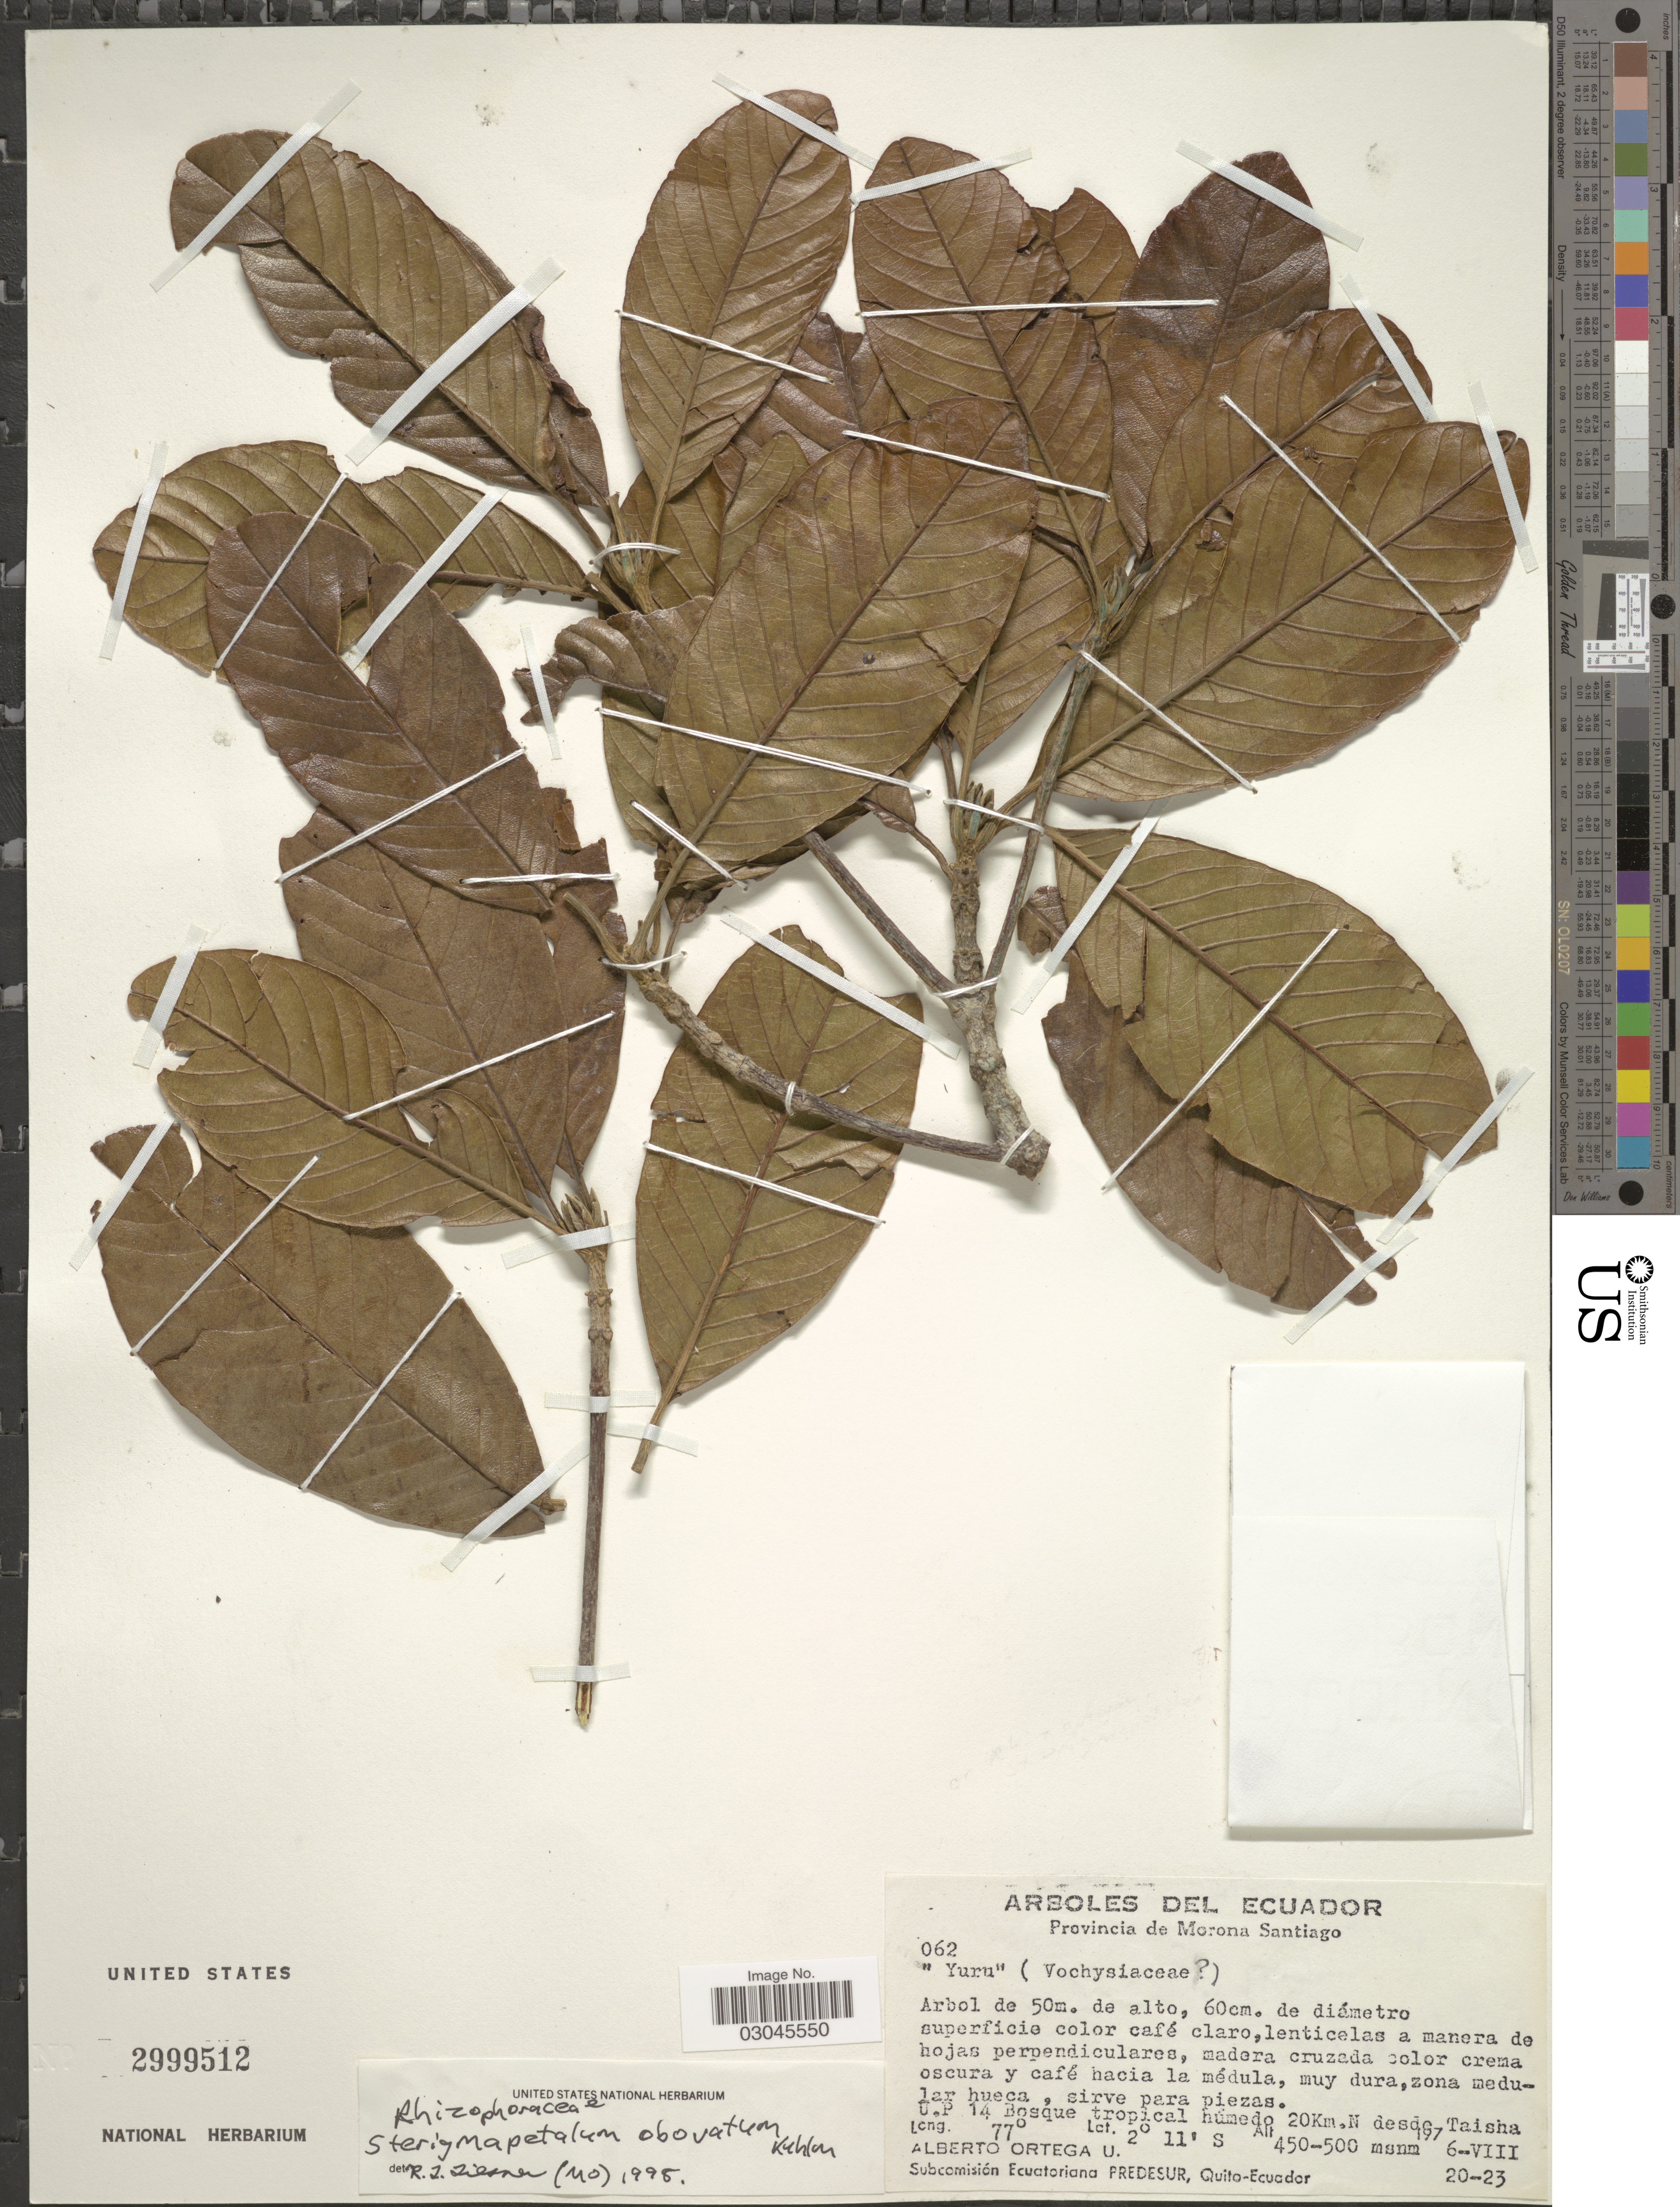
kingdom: Plantae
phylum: Tracheophyta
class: Magnoliopsida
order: Malpighiales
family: Rhizophoraceae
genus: Sterigmapetalum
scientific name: Sterigmapetalum obovatum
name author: Kuhlm.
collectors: A. T. Ortega U.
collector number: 062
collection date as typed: Transcribed d/m/y: 6/8/20 to 6/8/23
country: Ecuador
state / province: Morona-Santiago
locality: U.P. 14 Bosque tropical húmedo 20 Km. N desde Taisha.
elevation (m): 450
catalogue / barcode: US 2999512